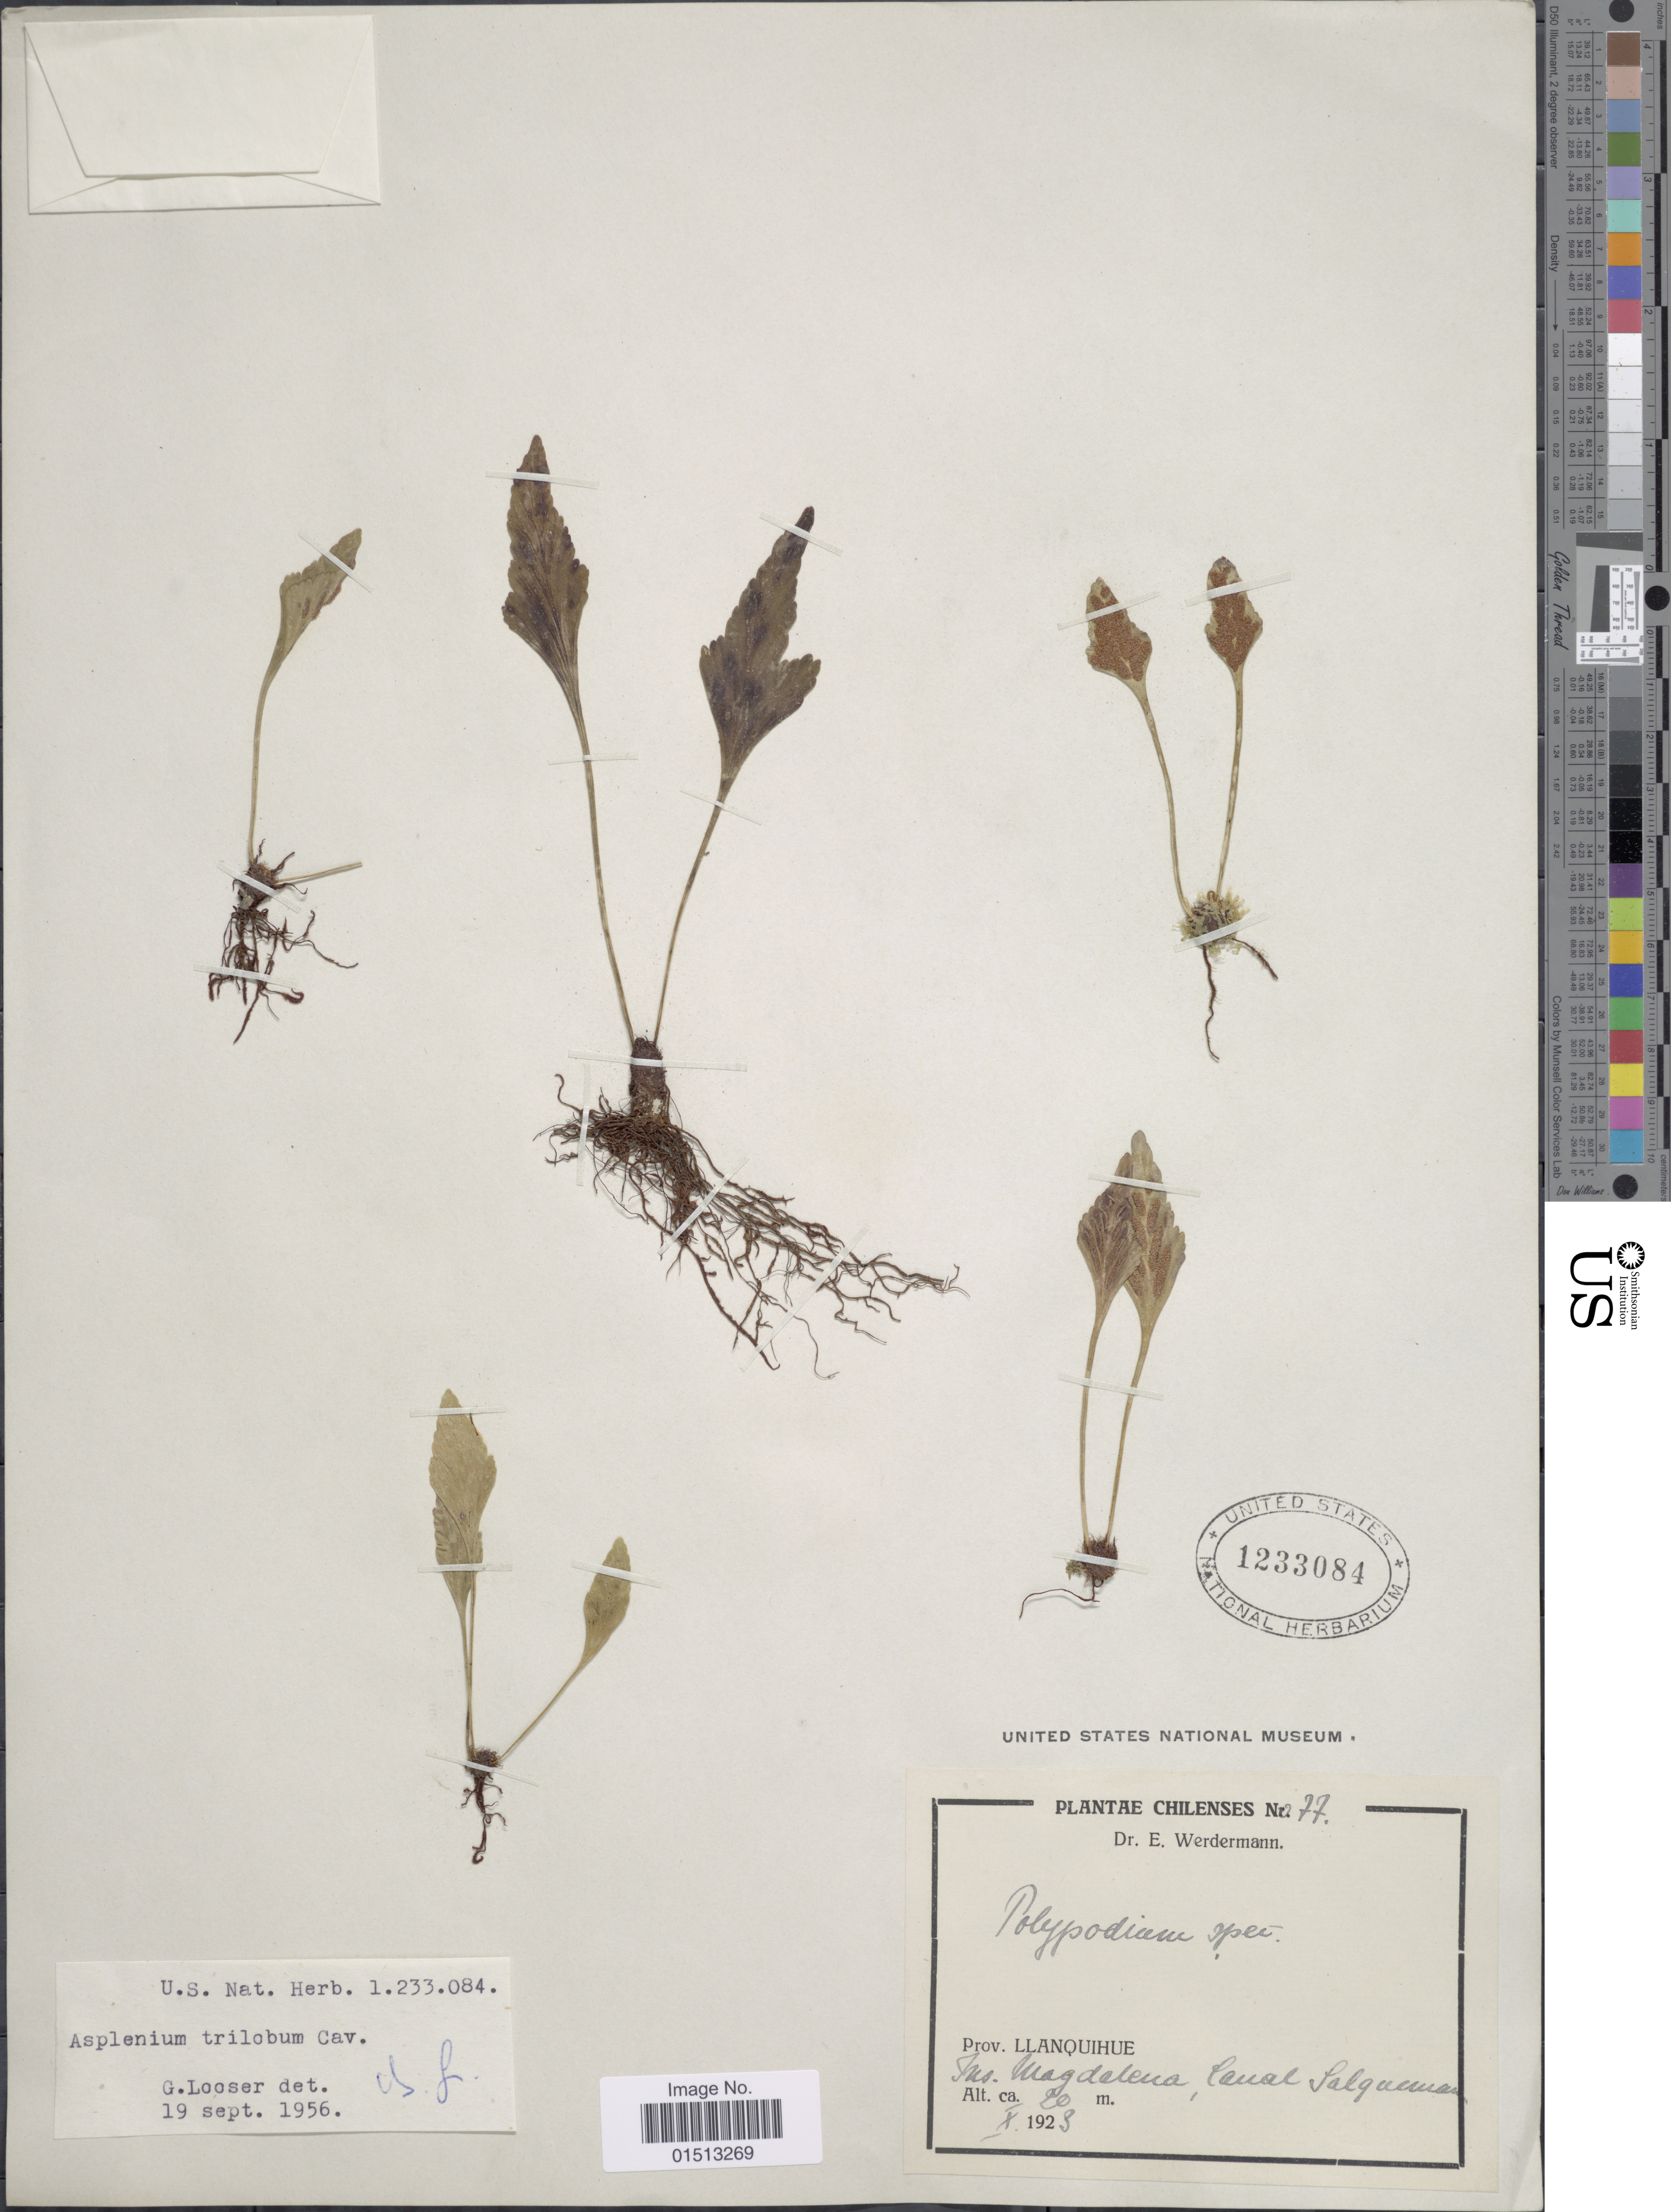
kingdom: Plantae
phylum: Tracheophyta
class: Polypodiopsida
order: Polypodiales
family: Aspleniaceae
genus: Asplenium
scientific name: Asplenium trilobum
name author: Cav.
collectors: E. Werdermann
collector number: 77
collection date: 1928-10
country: Chile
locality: Prov. Llanquihue, Ins. Magdalena, Canal Salquemán.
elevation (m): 20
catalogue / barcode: US 1233084